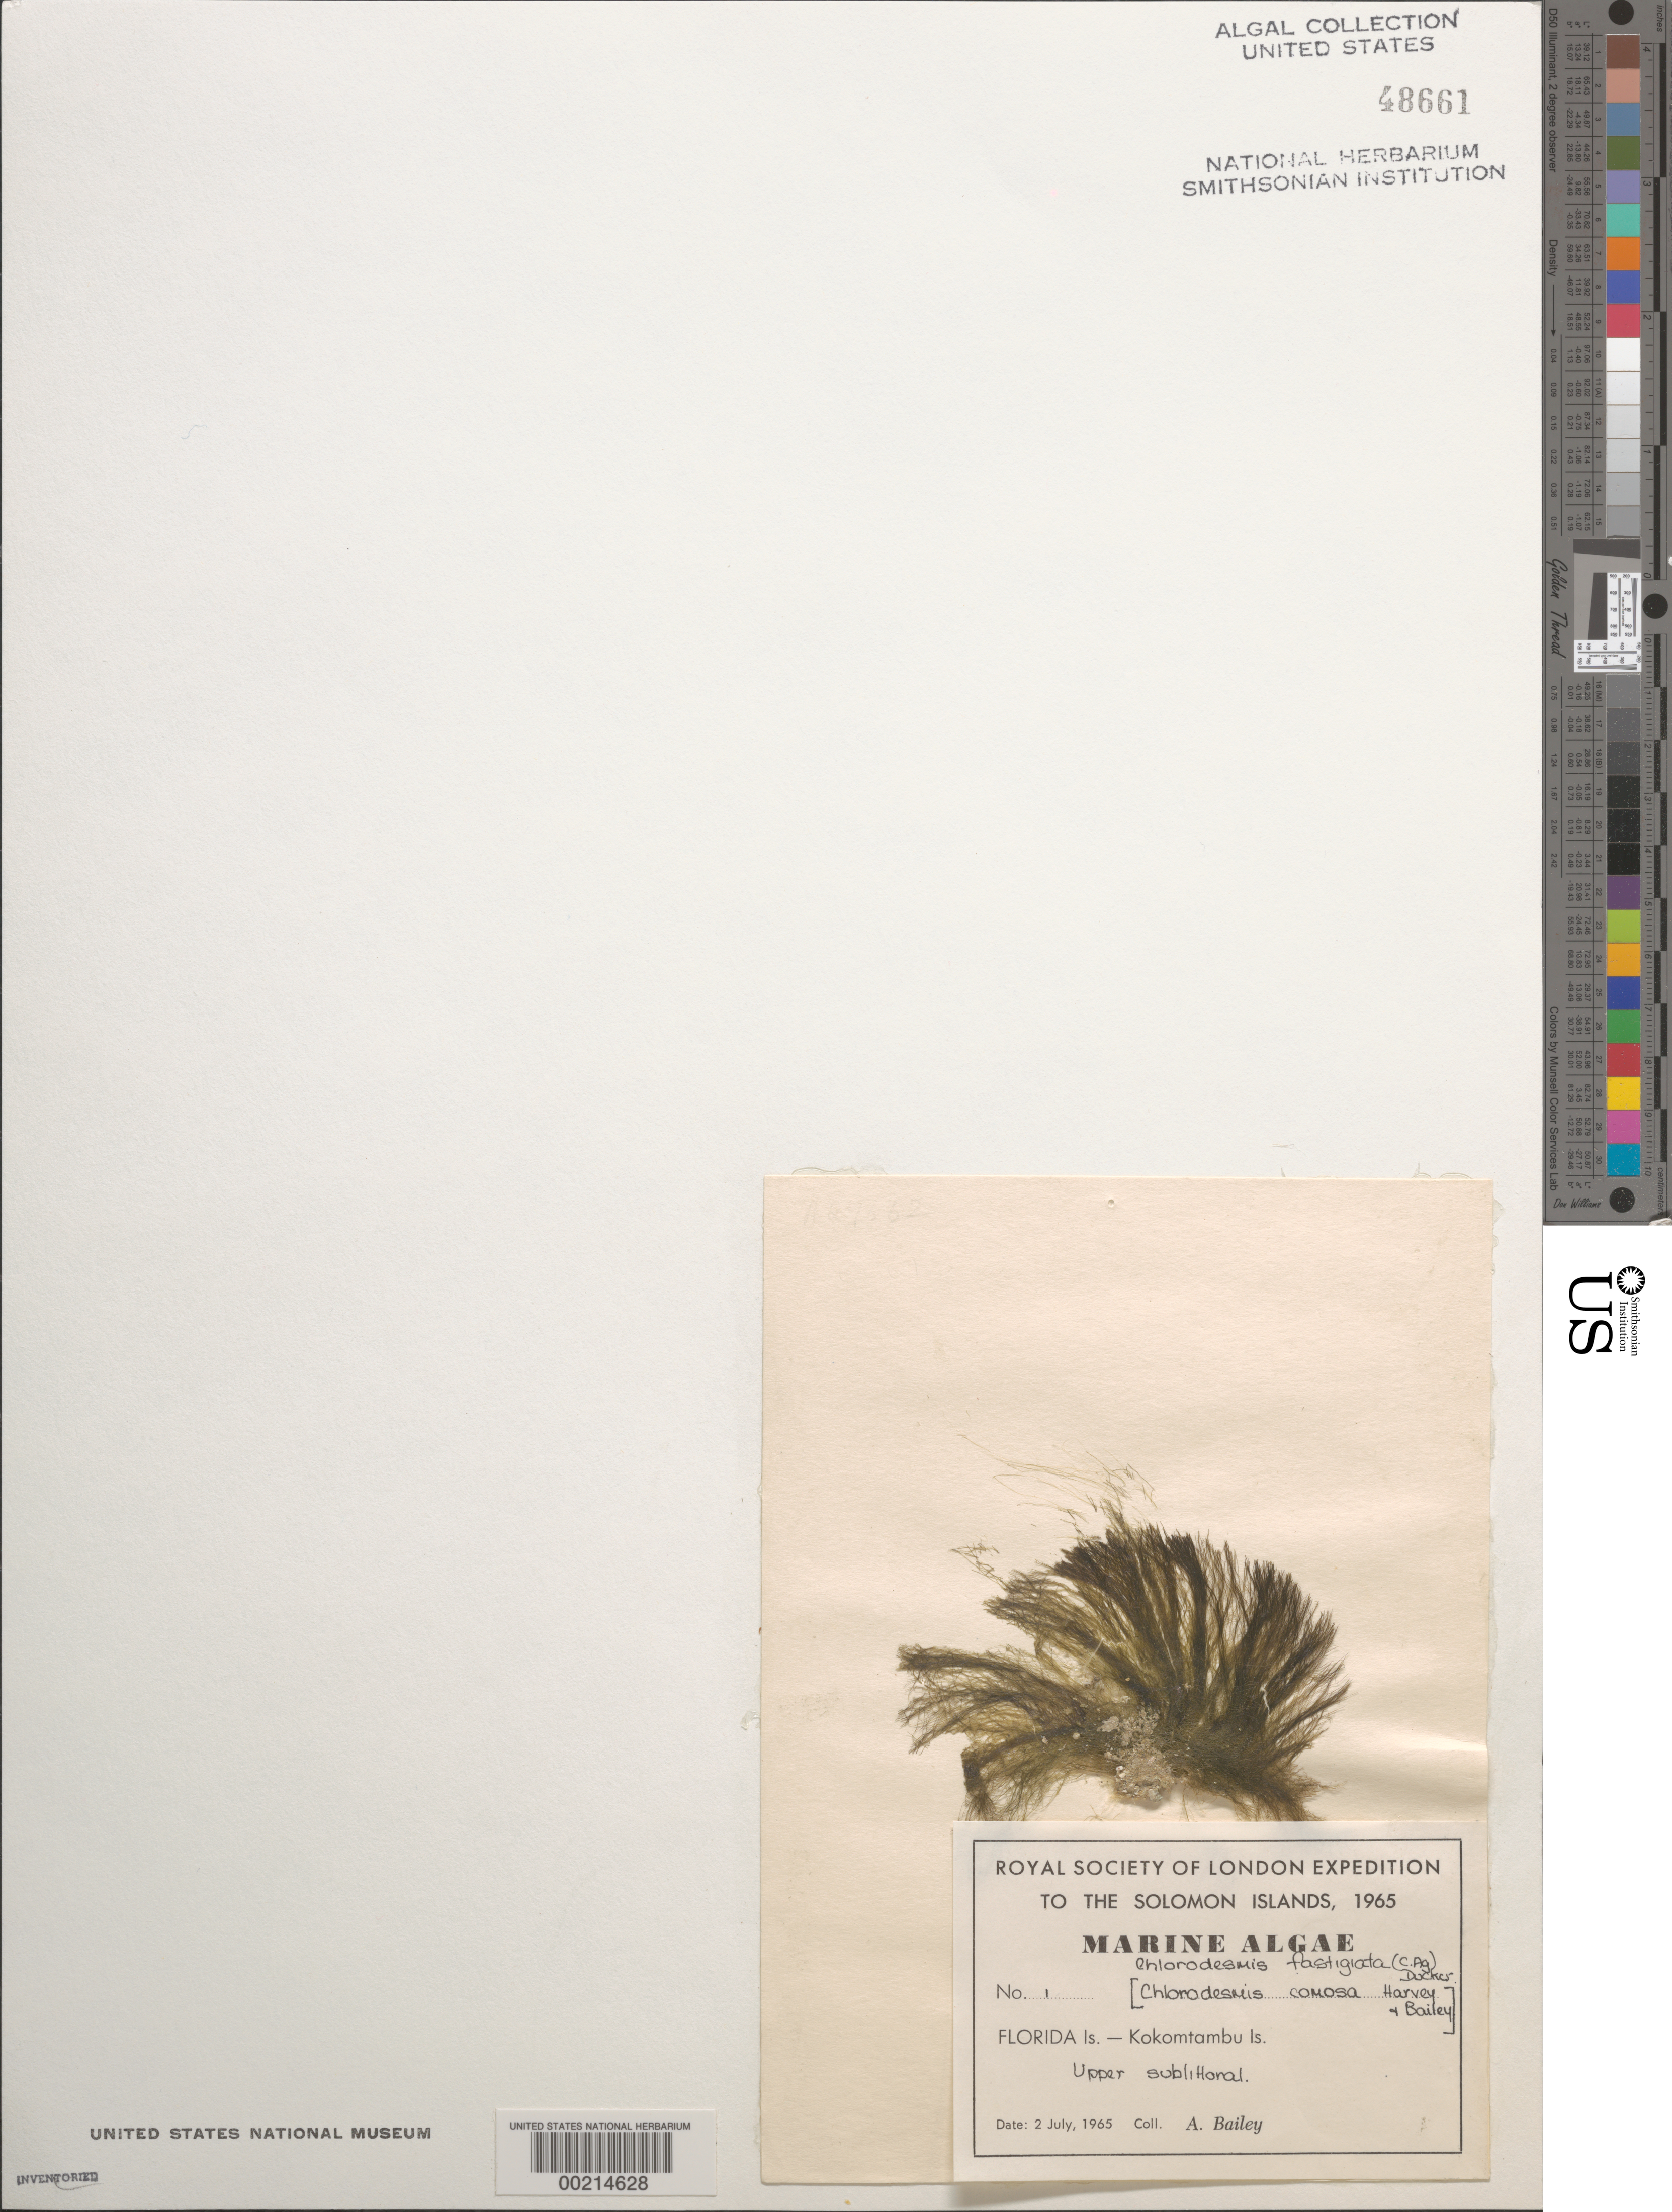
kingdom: Plantae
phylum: Chlorophyta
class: Ulvophyceae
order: Bryopsidales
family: Udoteaceae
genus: Chlorodesmis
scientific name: Chlorodesmis fastigiata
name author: (C. Agardh) S.C. Ducker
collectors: A. Bailey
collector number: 1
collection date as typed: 02 Jul 1965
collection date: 1965-07-02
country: Solomon Islands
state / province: Central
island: Kokomtambu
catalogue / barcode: US 48661